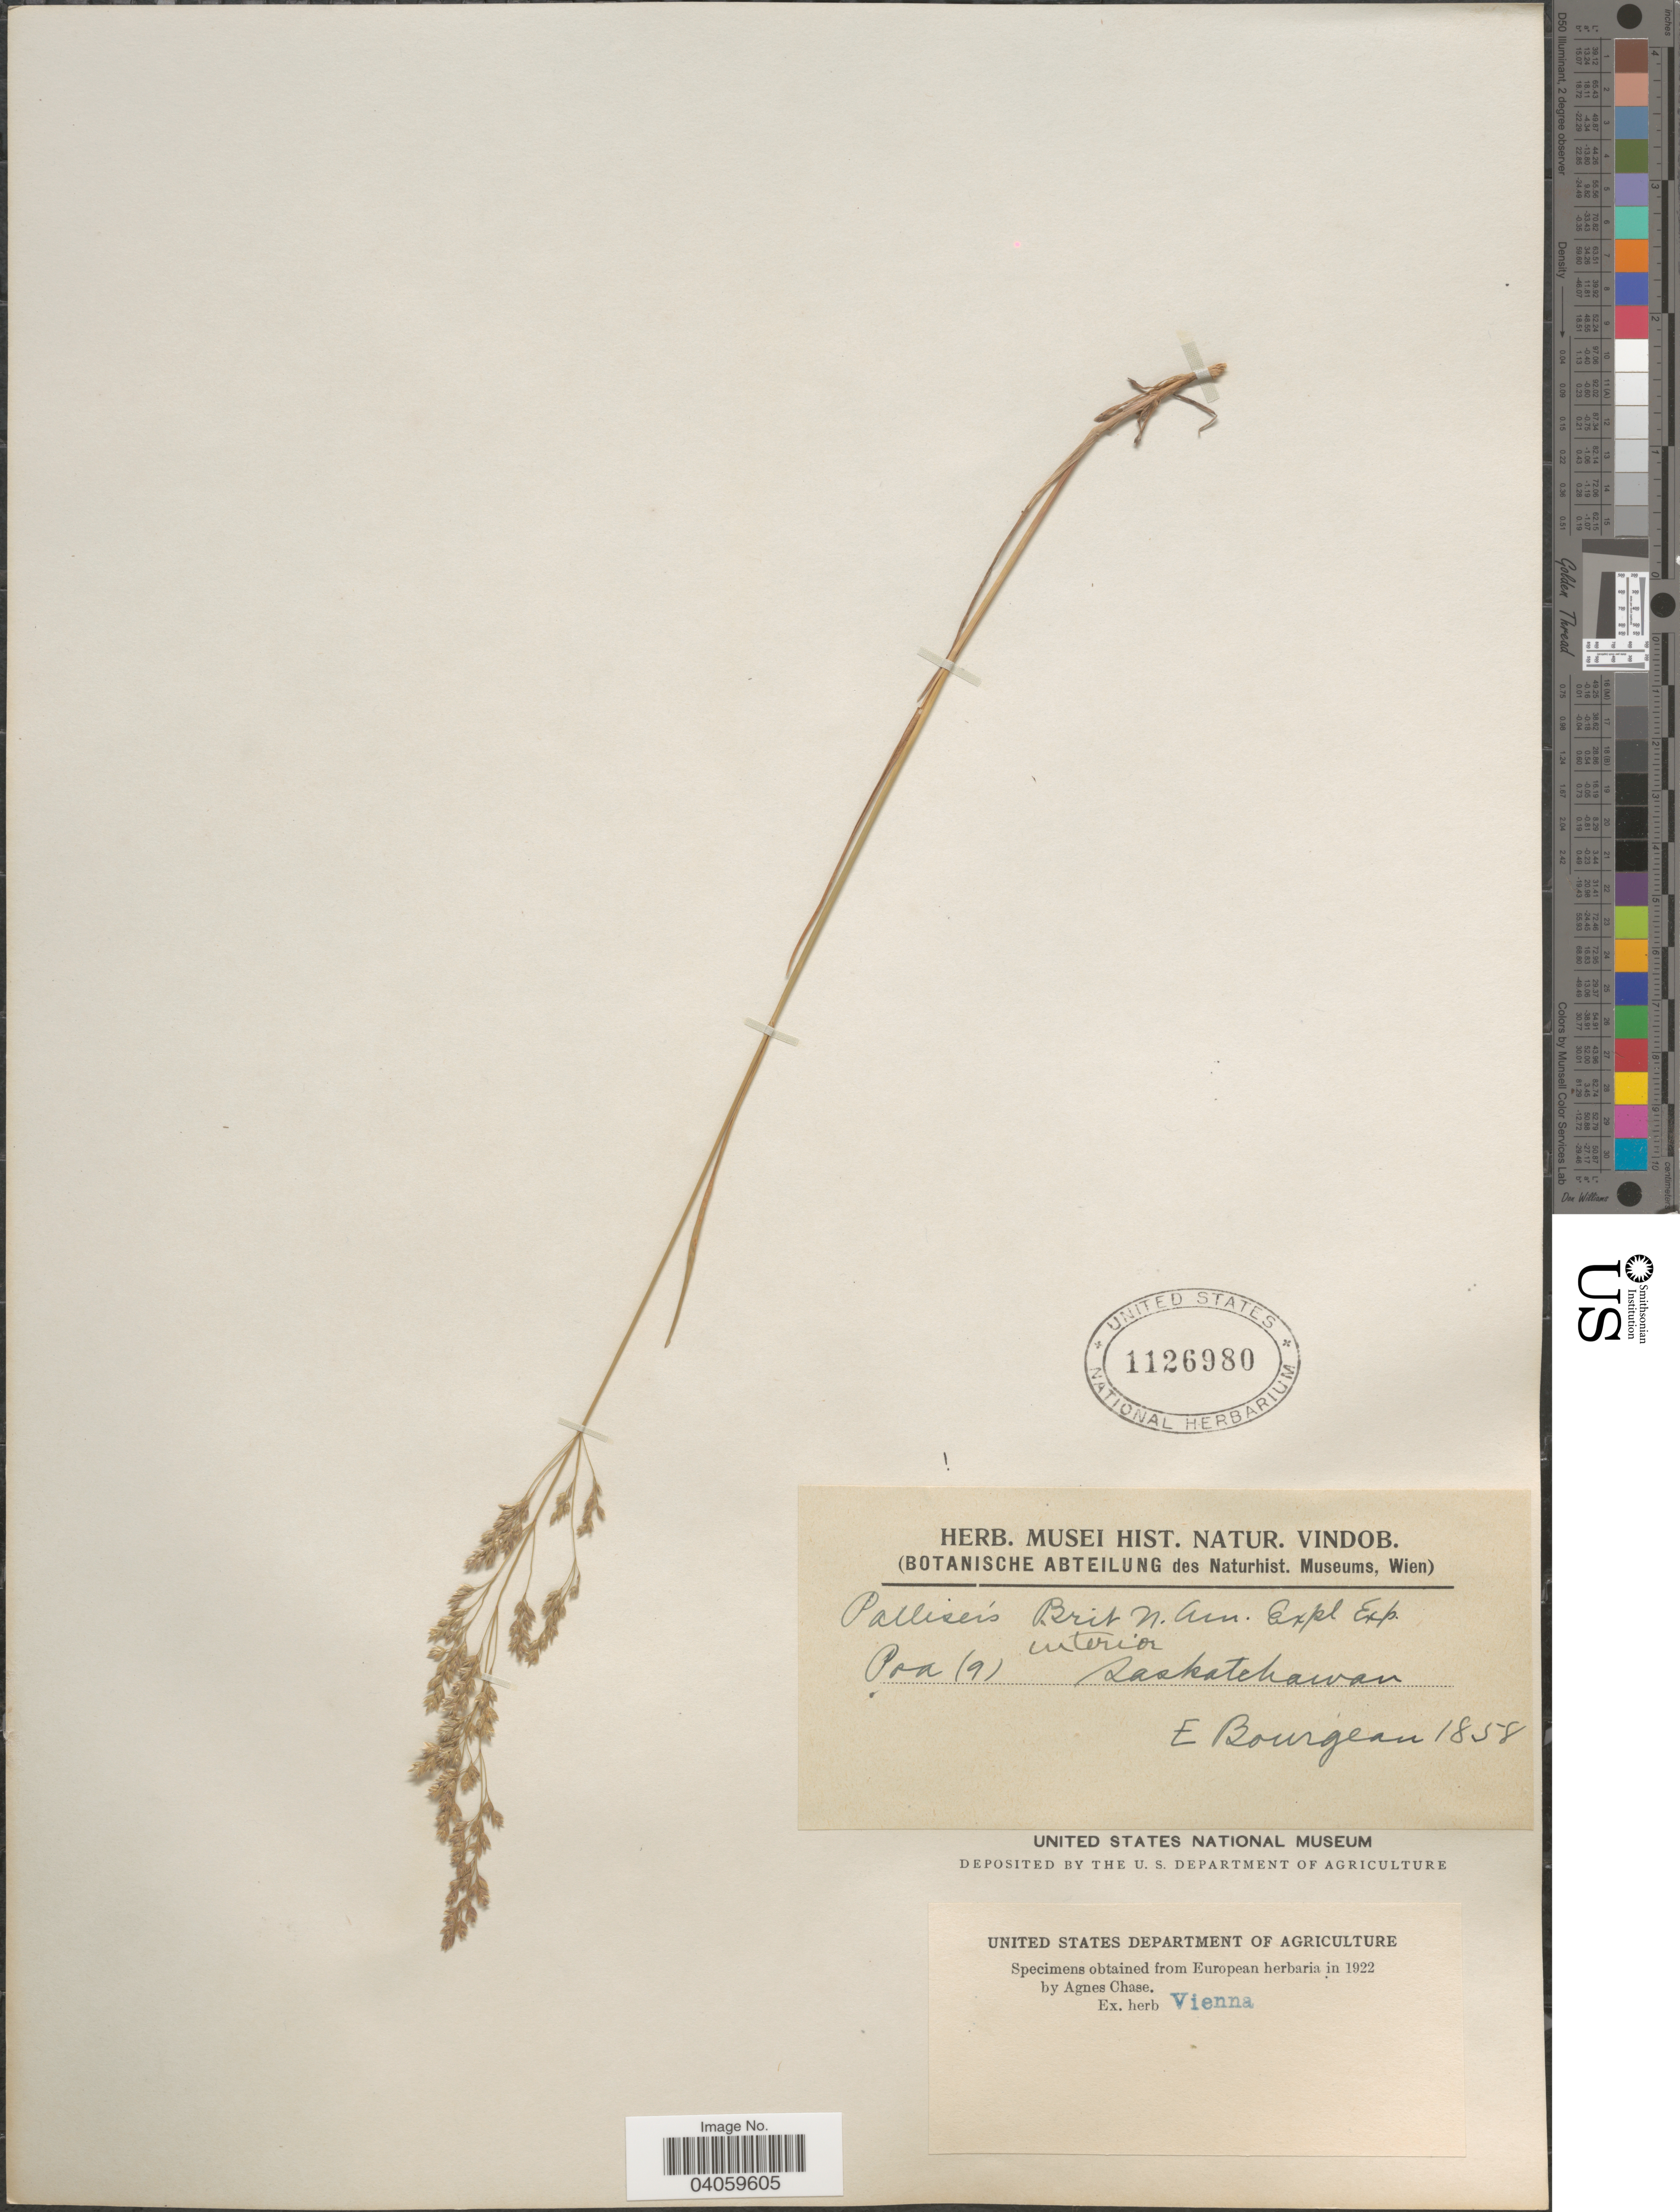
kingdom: Plantae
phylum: Tracheophyta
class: Liliopsida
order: Poales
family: Poaceae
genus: Poa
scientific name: Poa interior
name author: Rydb.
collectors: E. Bourgeau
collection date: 1858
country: Canada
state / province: Saskatchewan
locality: Saskatchawan.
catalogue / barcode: US 1126980